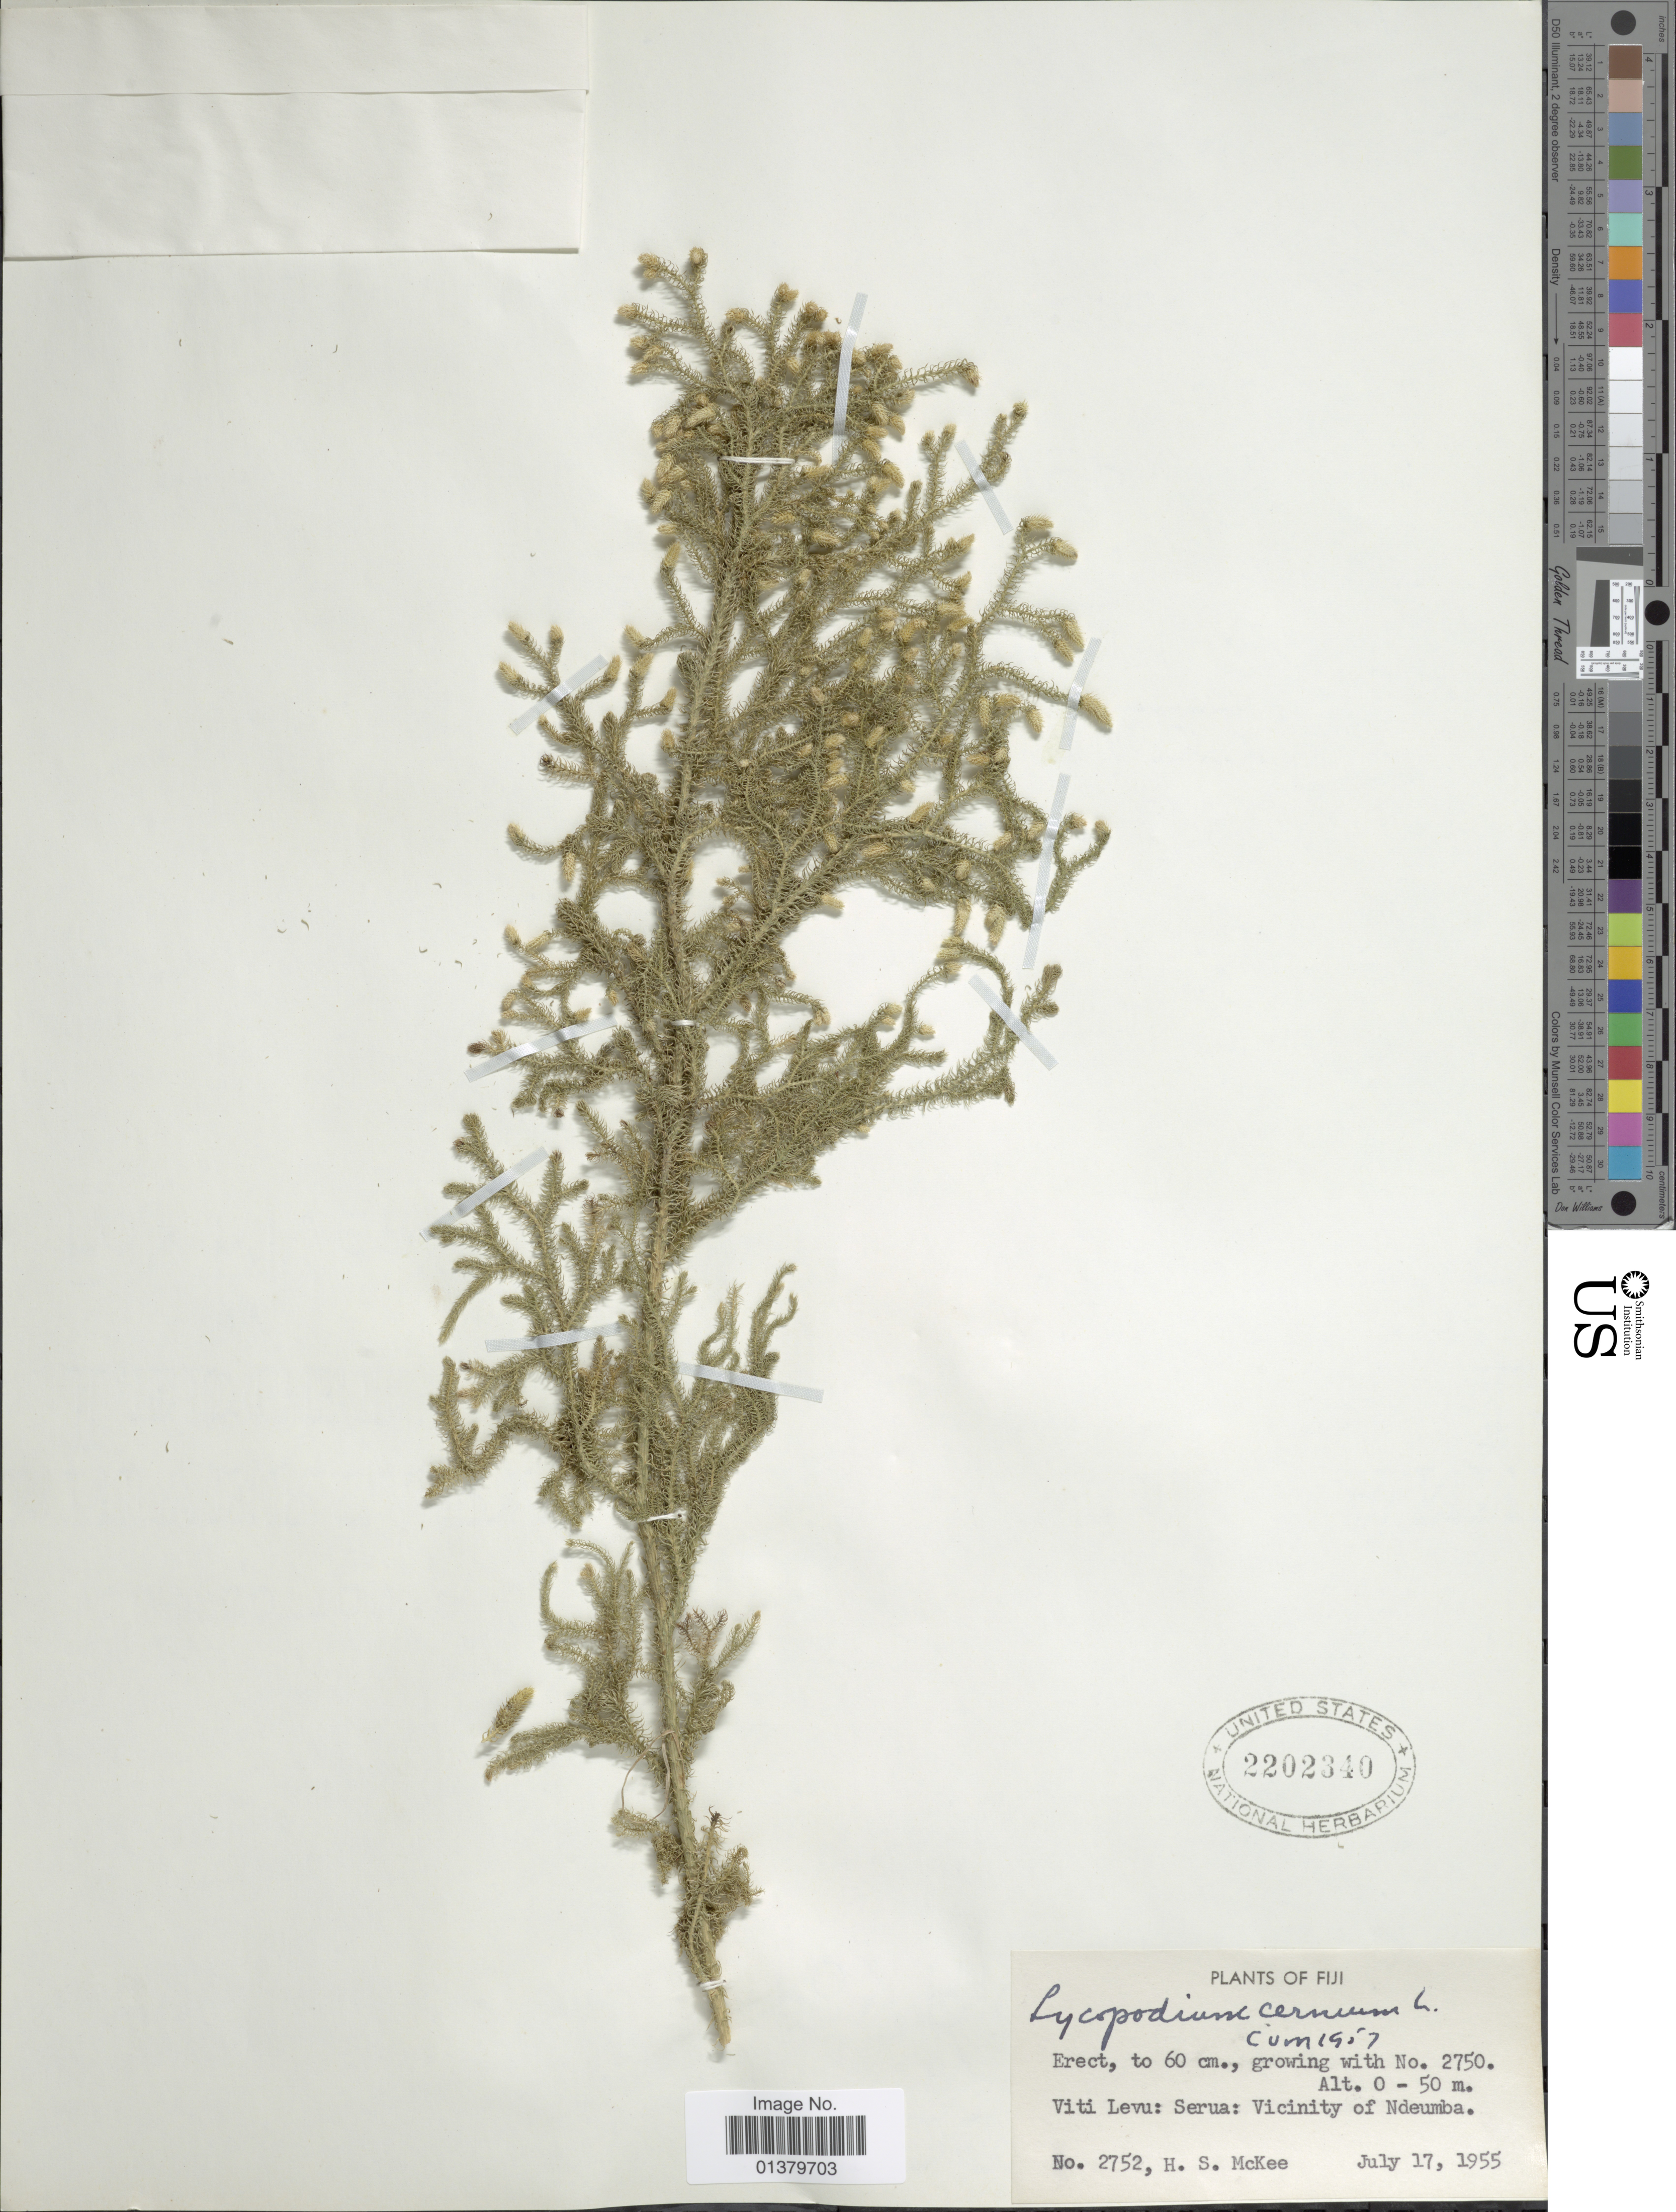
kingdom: Plantae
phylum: Tracheophyta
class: Lycopodiopsida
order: Lycopodiales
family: Lycopodiaceae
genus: Palhinhaea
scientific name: Palhinhaea cernua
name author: (L.) Vasc. & Franco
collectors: H. S. McKee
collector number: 2752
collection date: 1955-07-17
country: Fiji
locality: Viti Levu: Serua: Vicinity of Ndeumba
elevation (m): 0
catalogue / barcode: US 2202340